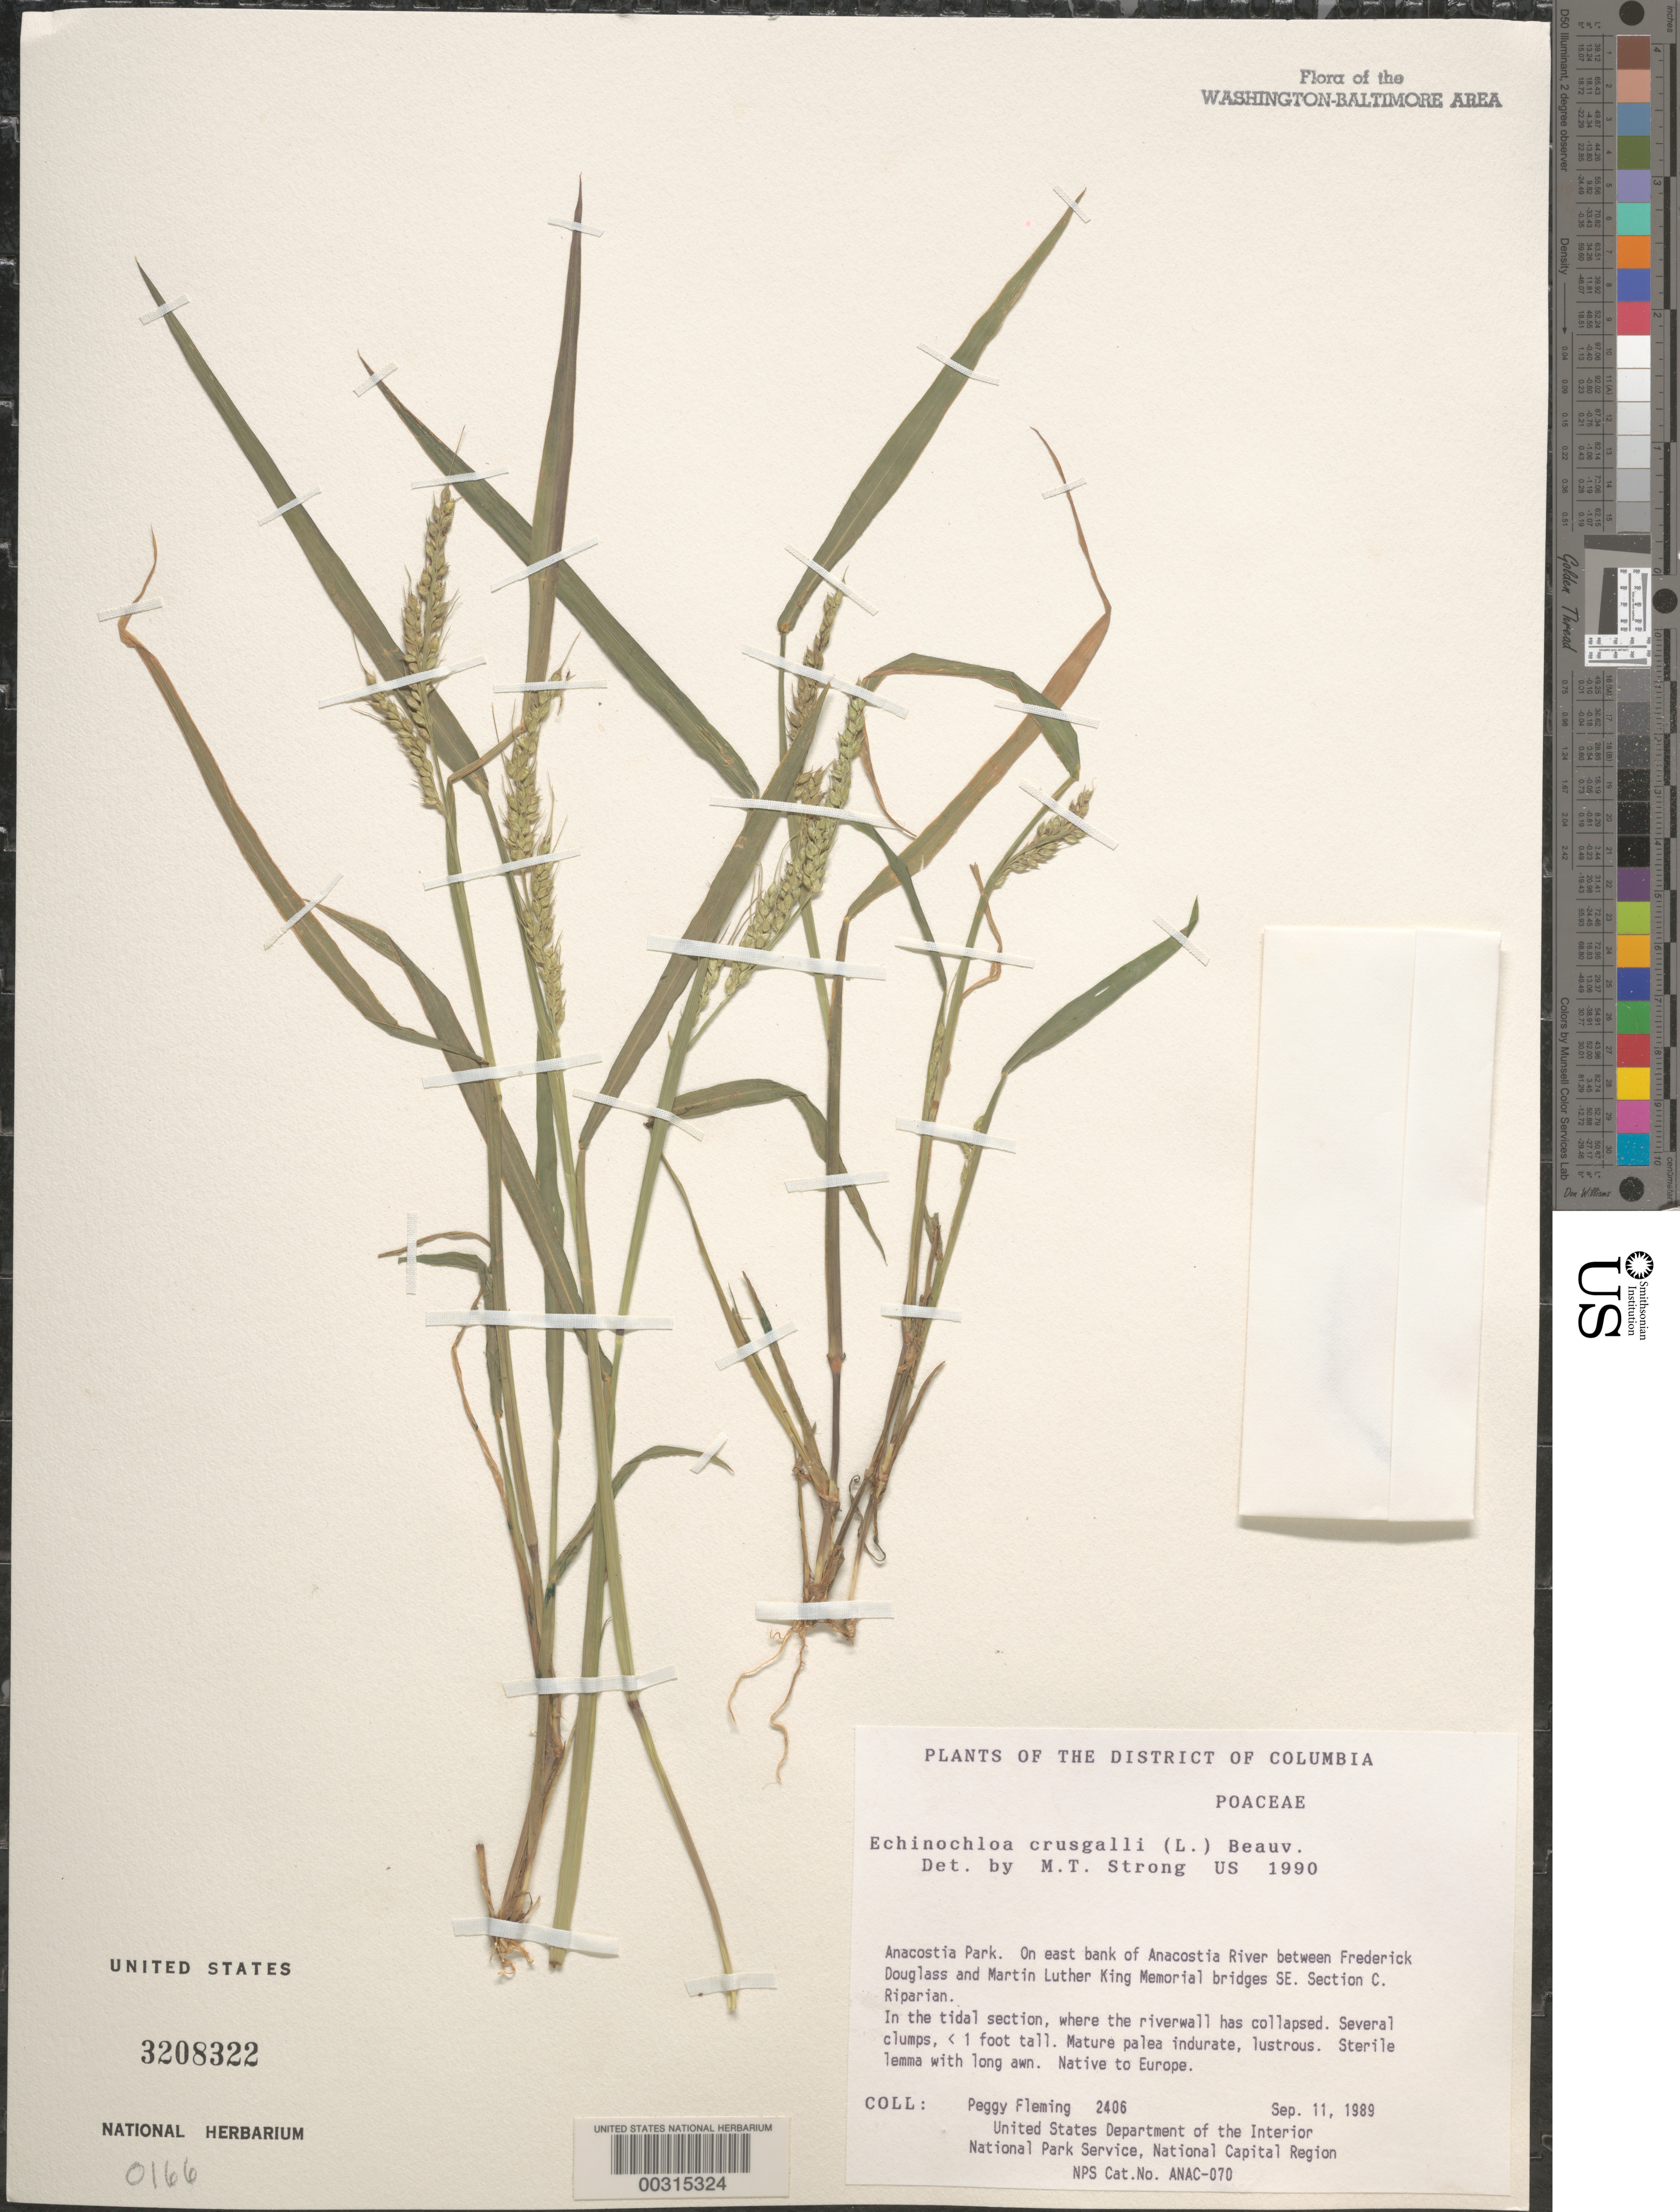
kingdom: Plantae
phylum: Tracheophyta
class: Liliopsida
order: Poales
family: Poaceae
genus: Echinochloa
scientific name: Echinochloa crus-galli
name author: (L.) P. Beauv.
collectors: P. Fleming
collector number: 2406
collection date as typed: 11 Sep 1989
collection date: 1989-09-11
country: United States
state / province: District of Columbia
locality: Anacostia Park, on E bank of Anacostia River between Frederick Douglass and Martin Luther King Memorial Bridges, SE Section C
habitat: In tidal section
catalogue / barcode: US 3208322